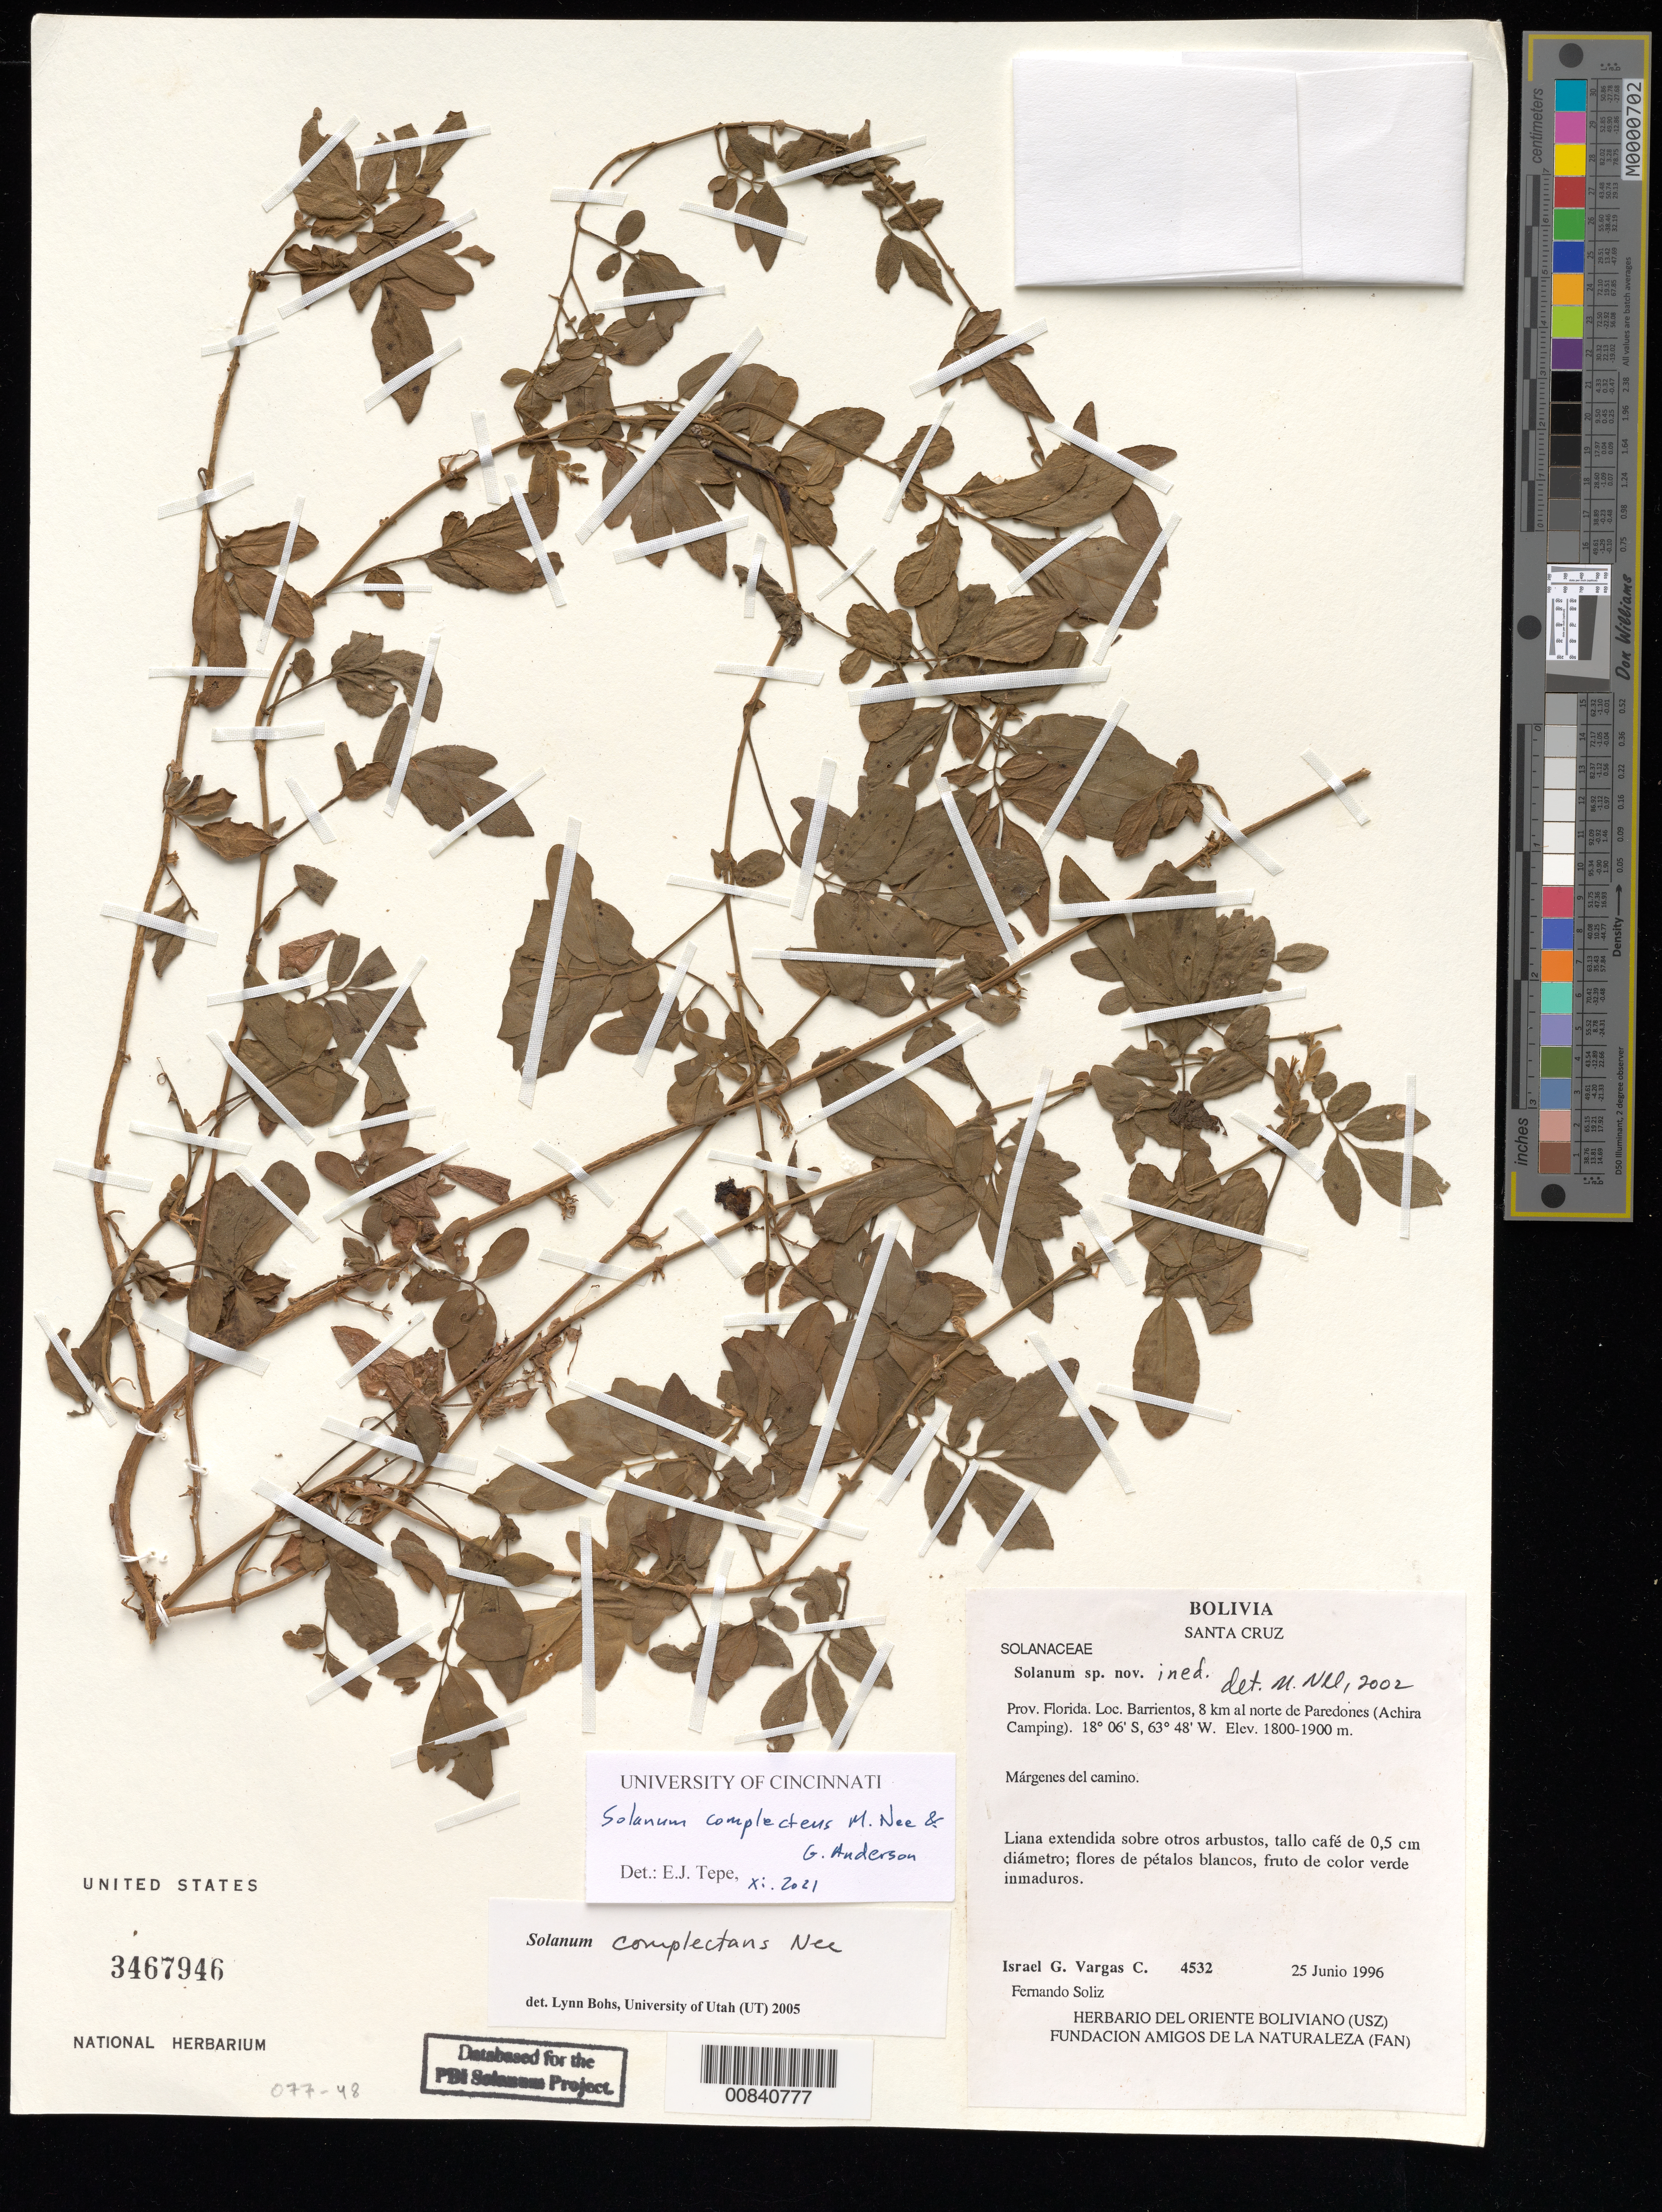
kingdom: Plantae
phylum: Tracheophyta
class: Magnoliopsida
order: Solanales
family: Solanaceae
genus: Solanum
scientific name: Solanum complectens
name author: M. Nee & G.J. Anderson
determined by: Bohs, L. A.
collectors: C. I. Vargas & F. Soliz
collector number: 4352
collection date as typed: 25 Jun 1996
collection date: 1996-06-25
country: Bolivia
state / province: Santa Cruz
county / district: Florida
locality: Loc. Barrientos, 8 km al norte de Paredones (Achira Camping).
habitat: Margenes del camino.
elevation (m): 1800